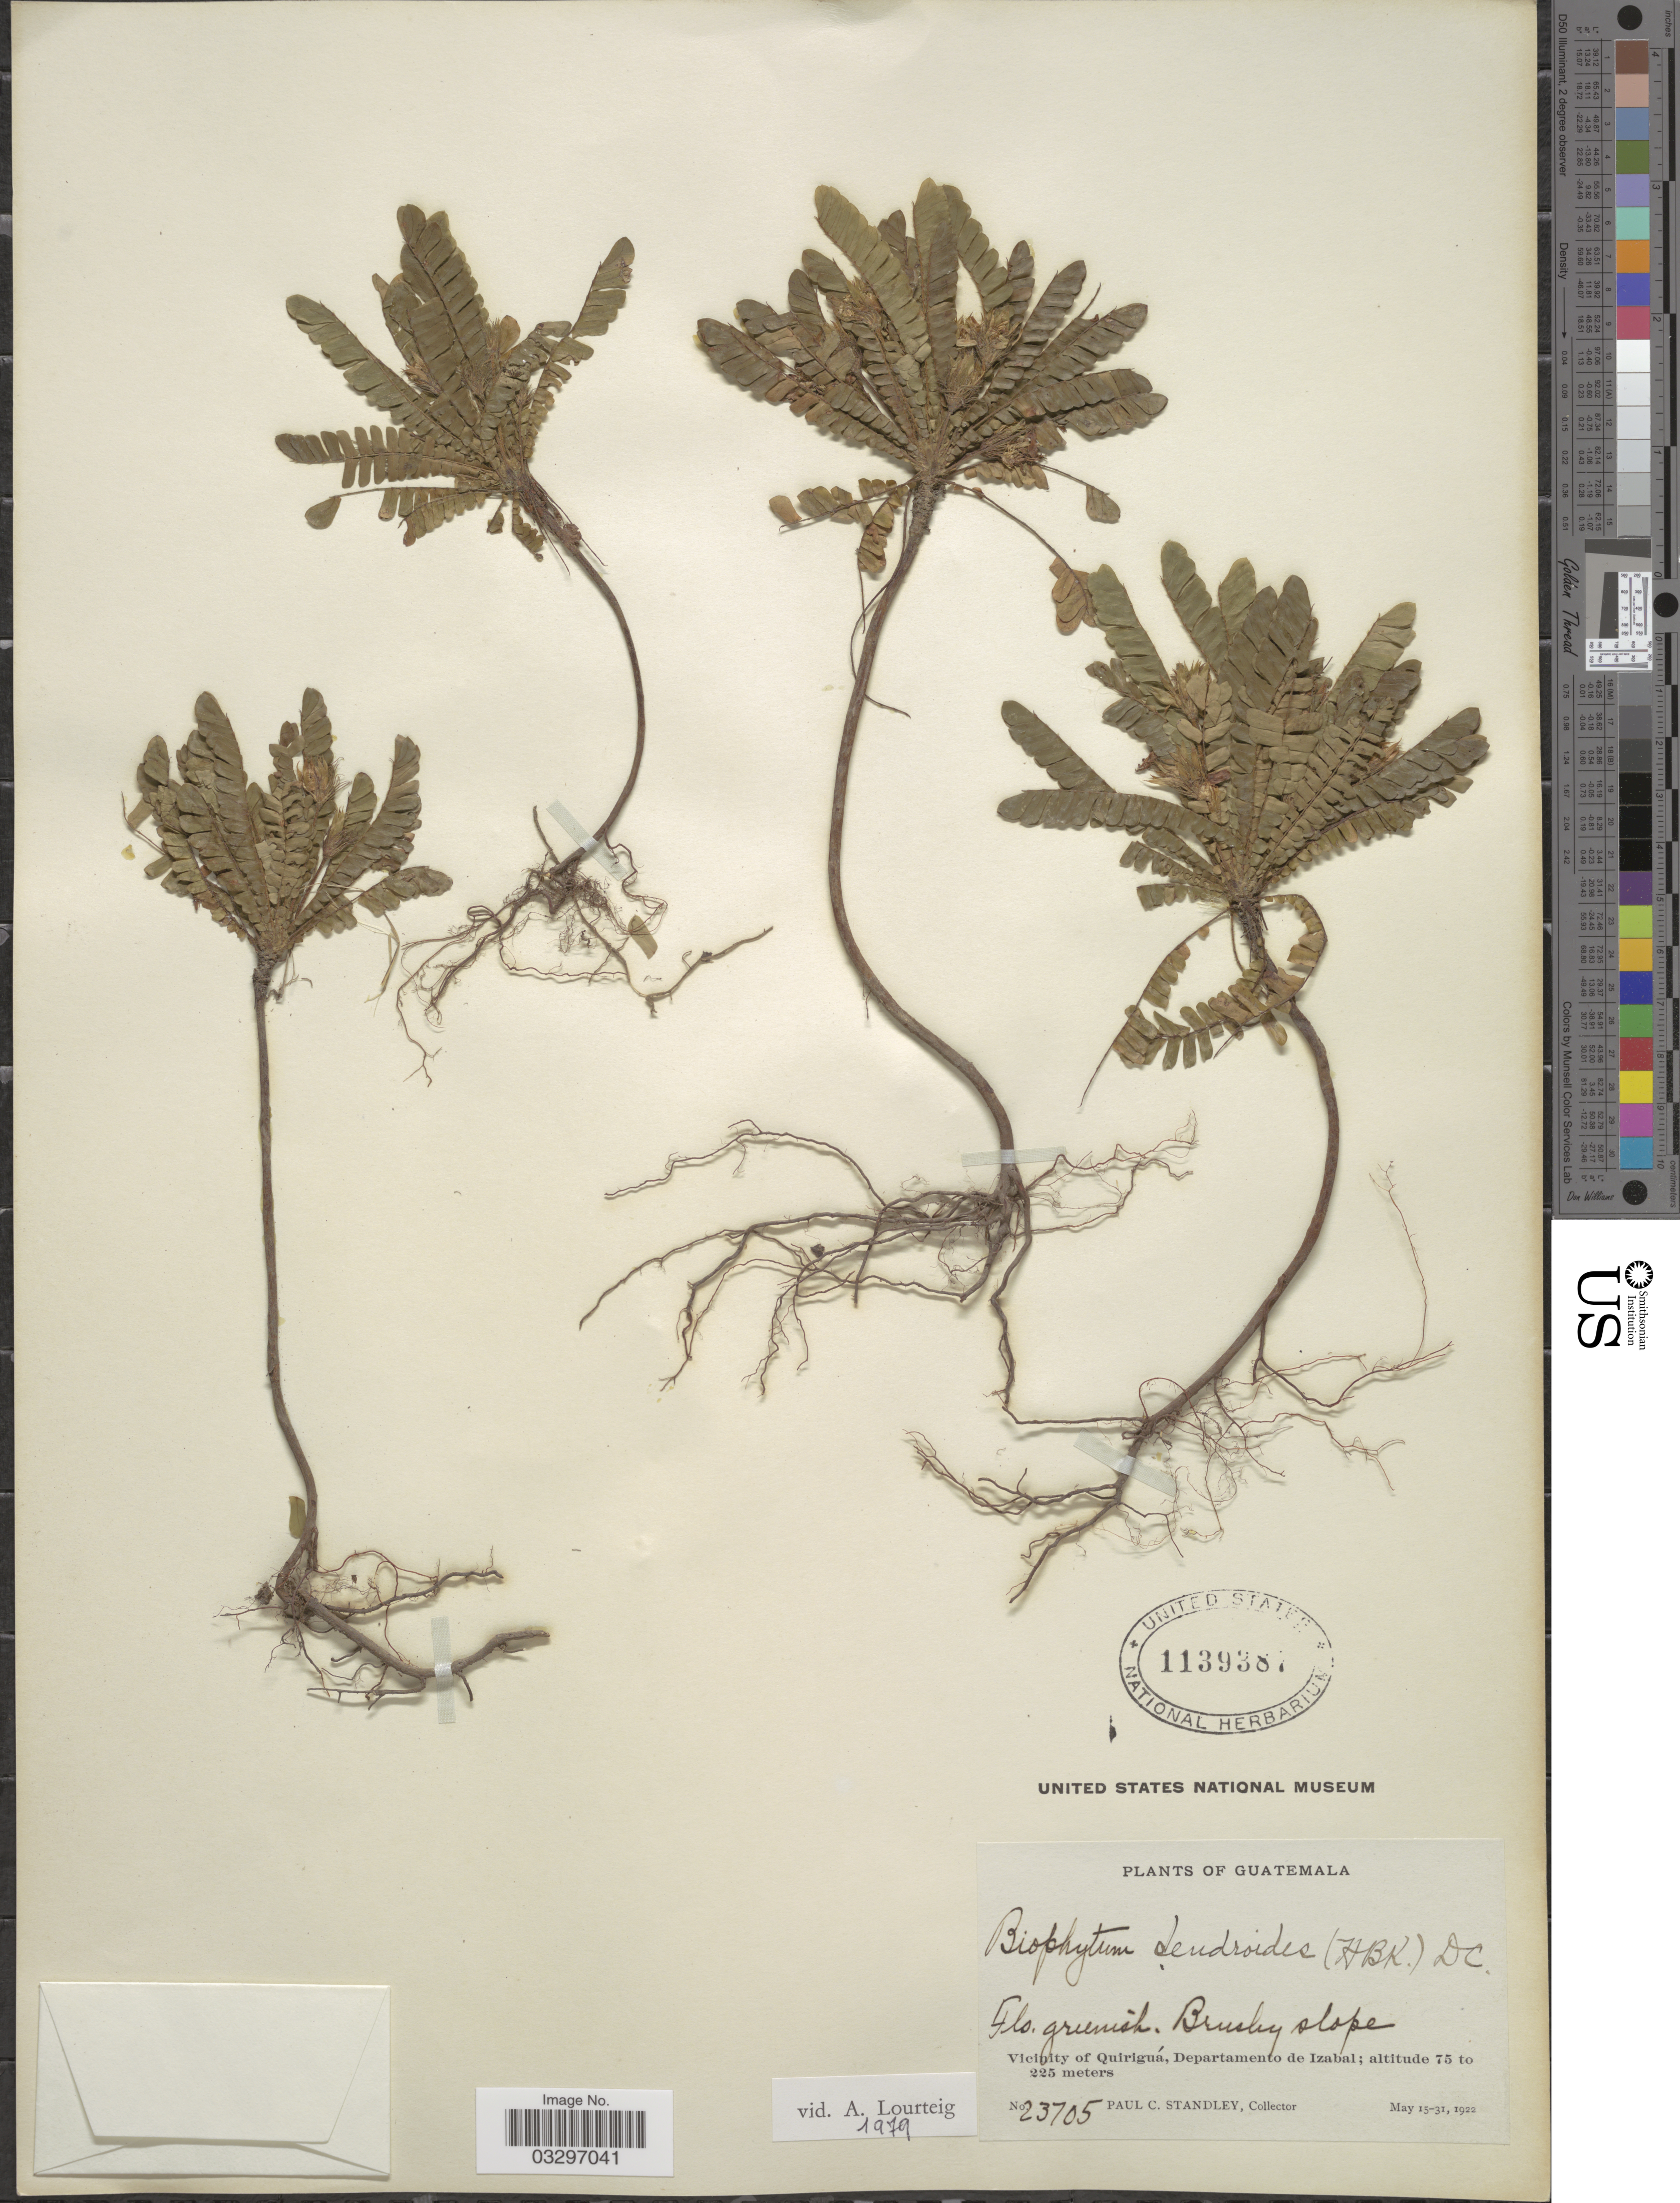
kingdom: Plantae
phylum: Tracheophyta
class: Magnoliopsida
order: Oxalidales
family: Oxalidaceae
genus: Biophytum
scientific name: Biophytum dendroides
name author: (Kunth) DC.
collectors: P. C. Standley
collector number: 23705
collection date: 1922-05-15/1922-05-31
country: Guatemala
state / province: Izabal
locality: Vicinity of Quiriguá, Departamento de Izabal.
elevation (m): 75